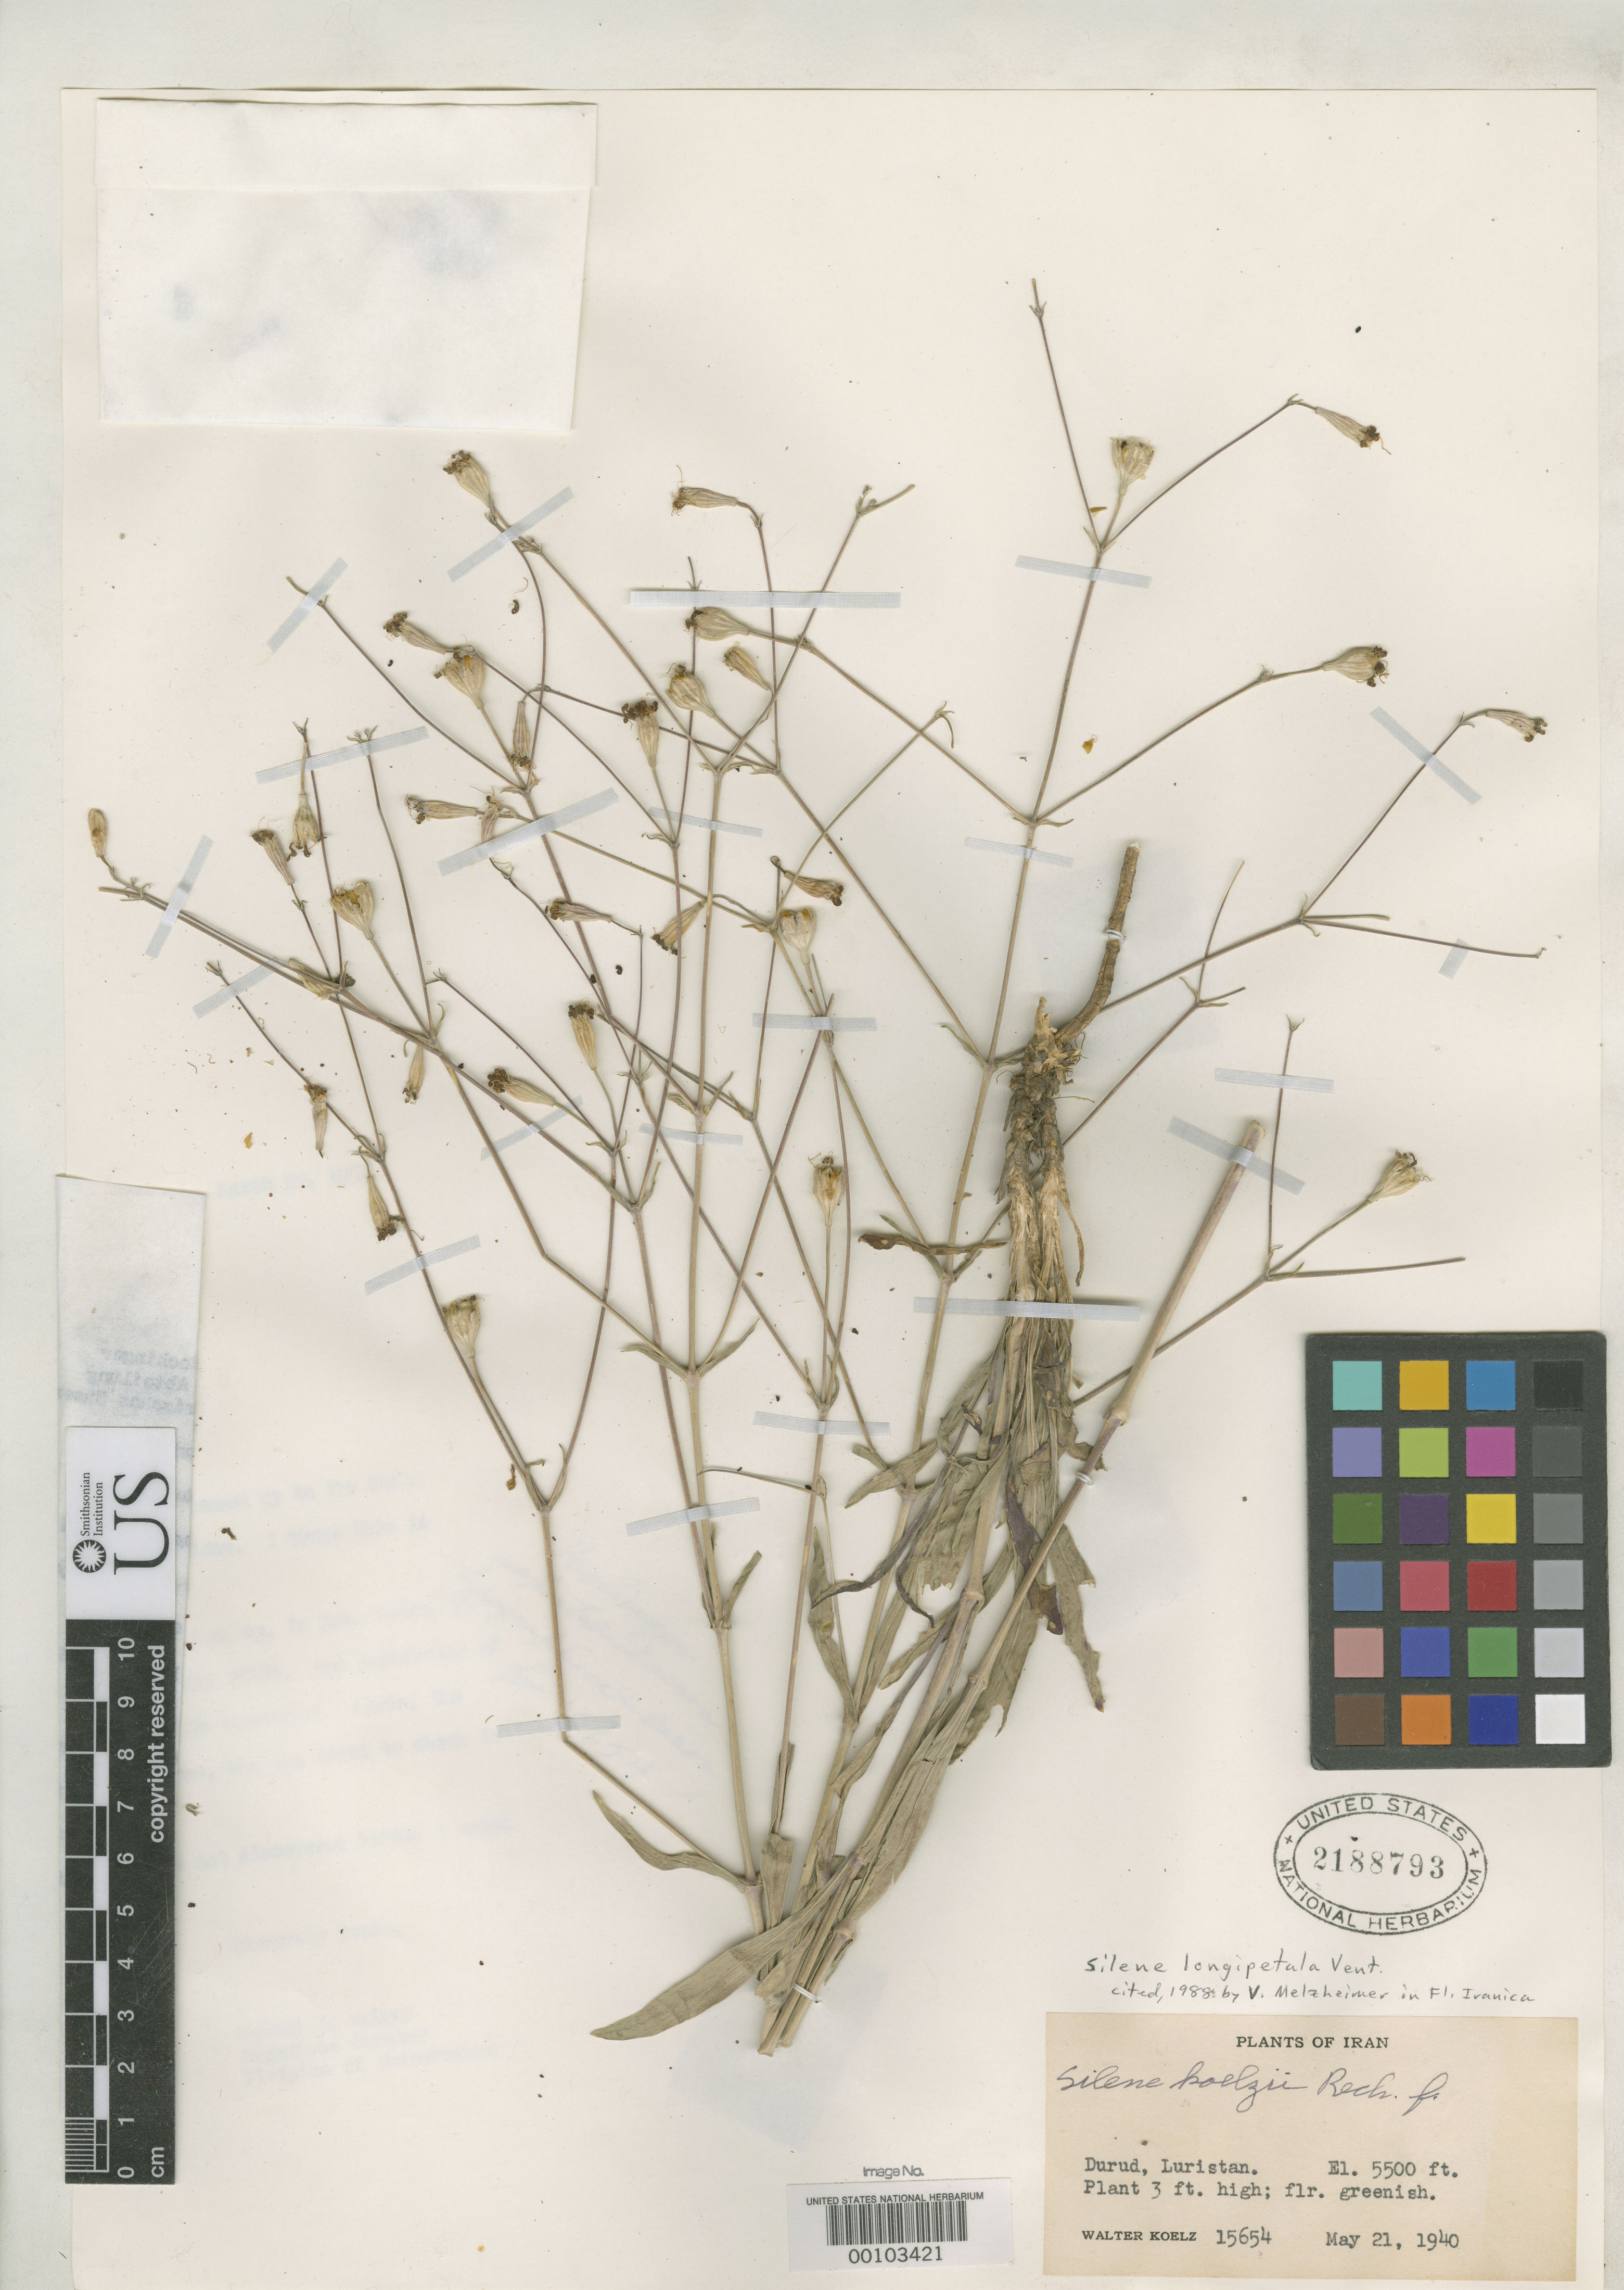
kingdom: Plantae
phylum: Tracheophyta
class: Magnoliopsida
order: Caryophyllales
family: Caryophyllaceae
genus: Silene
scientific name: Silene koelzii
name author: Rech. f.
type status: Isotype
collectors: W. N. Koelz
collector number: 15654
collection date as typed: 21 May 1940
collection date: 1940-05-21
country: Iran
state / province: Lorestan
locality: Durad.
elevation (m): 1676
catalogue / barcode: US 2188793